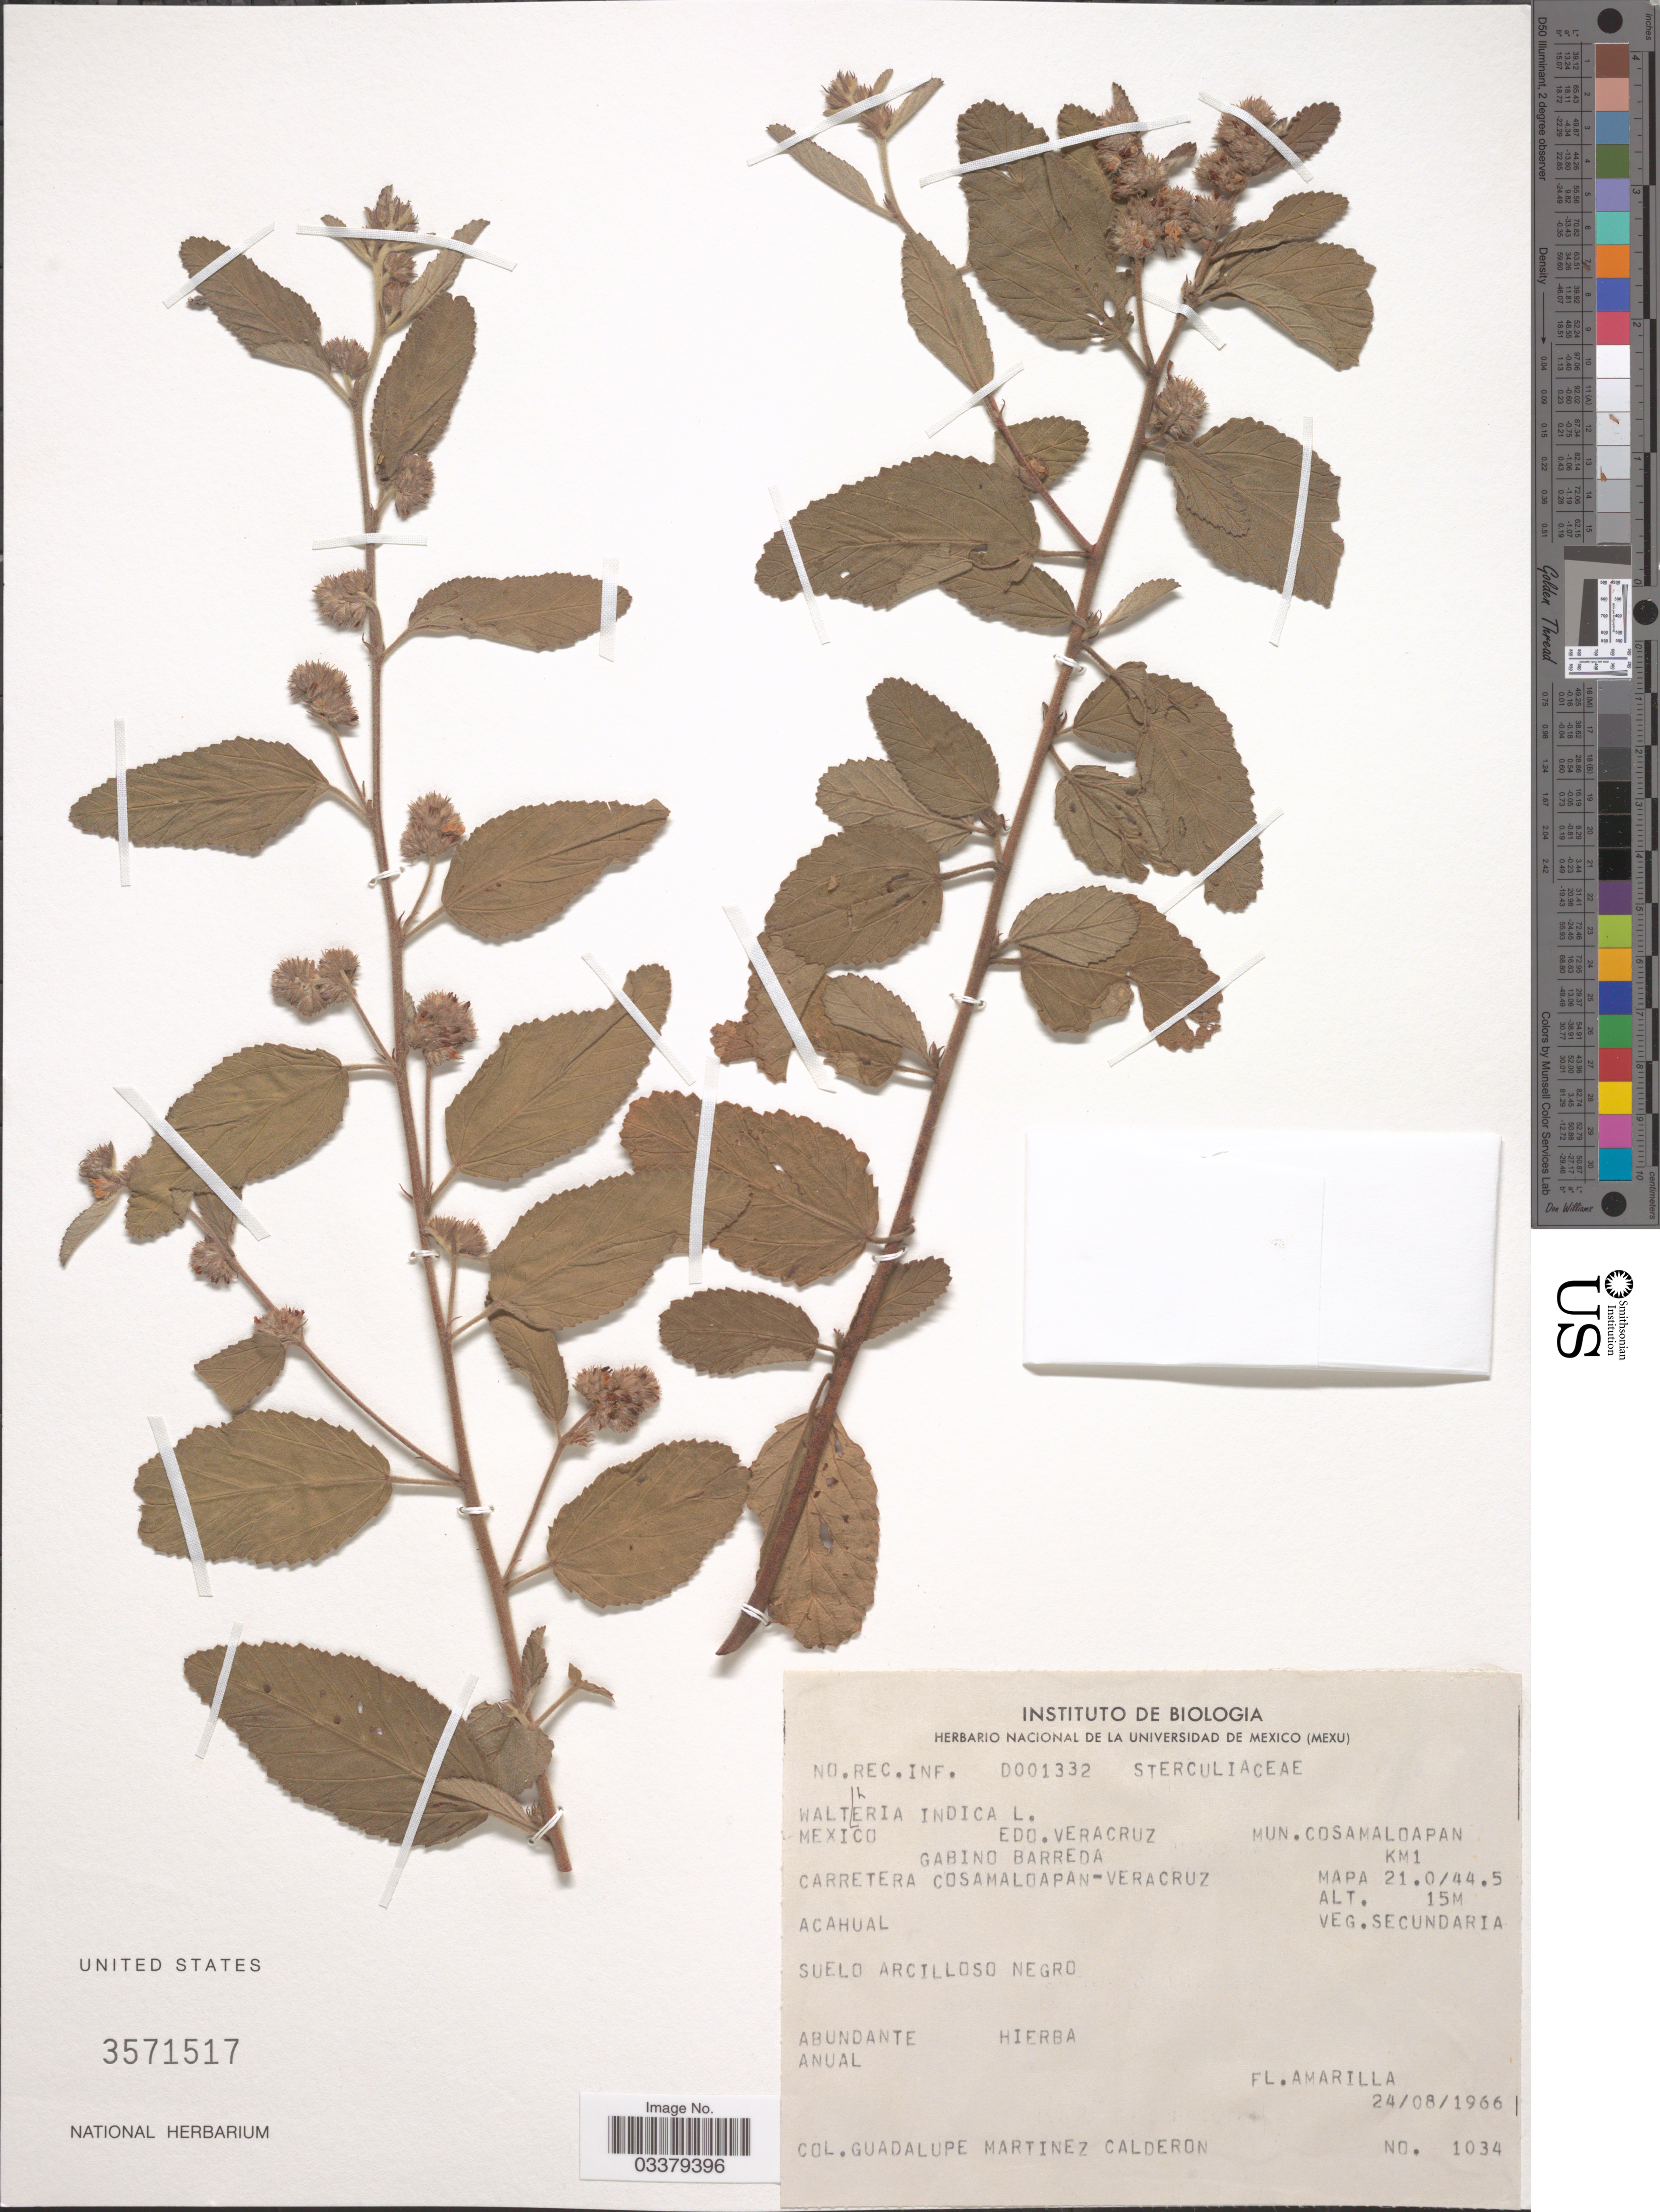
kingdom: Plantae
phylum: Tracheophyta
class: Magnoliopsida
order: Malvales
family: Malvaceae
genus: Waltheria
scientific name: Waltheria indica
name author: L.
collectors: G. Martinez-C.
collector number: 1034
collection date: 1966-08-24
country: Mexico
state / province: Veracruz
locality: Edo. Veracruz. Gabino Barreda. Carretera Cosamaloapan-Veracruz. Mun. Cosamaloapan km 1. Mapa 21.0/44.5.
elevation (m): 15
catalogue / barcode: US 3571517